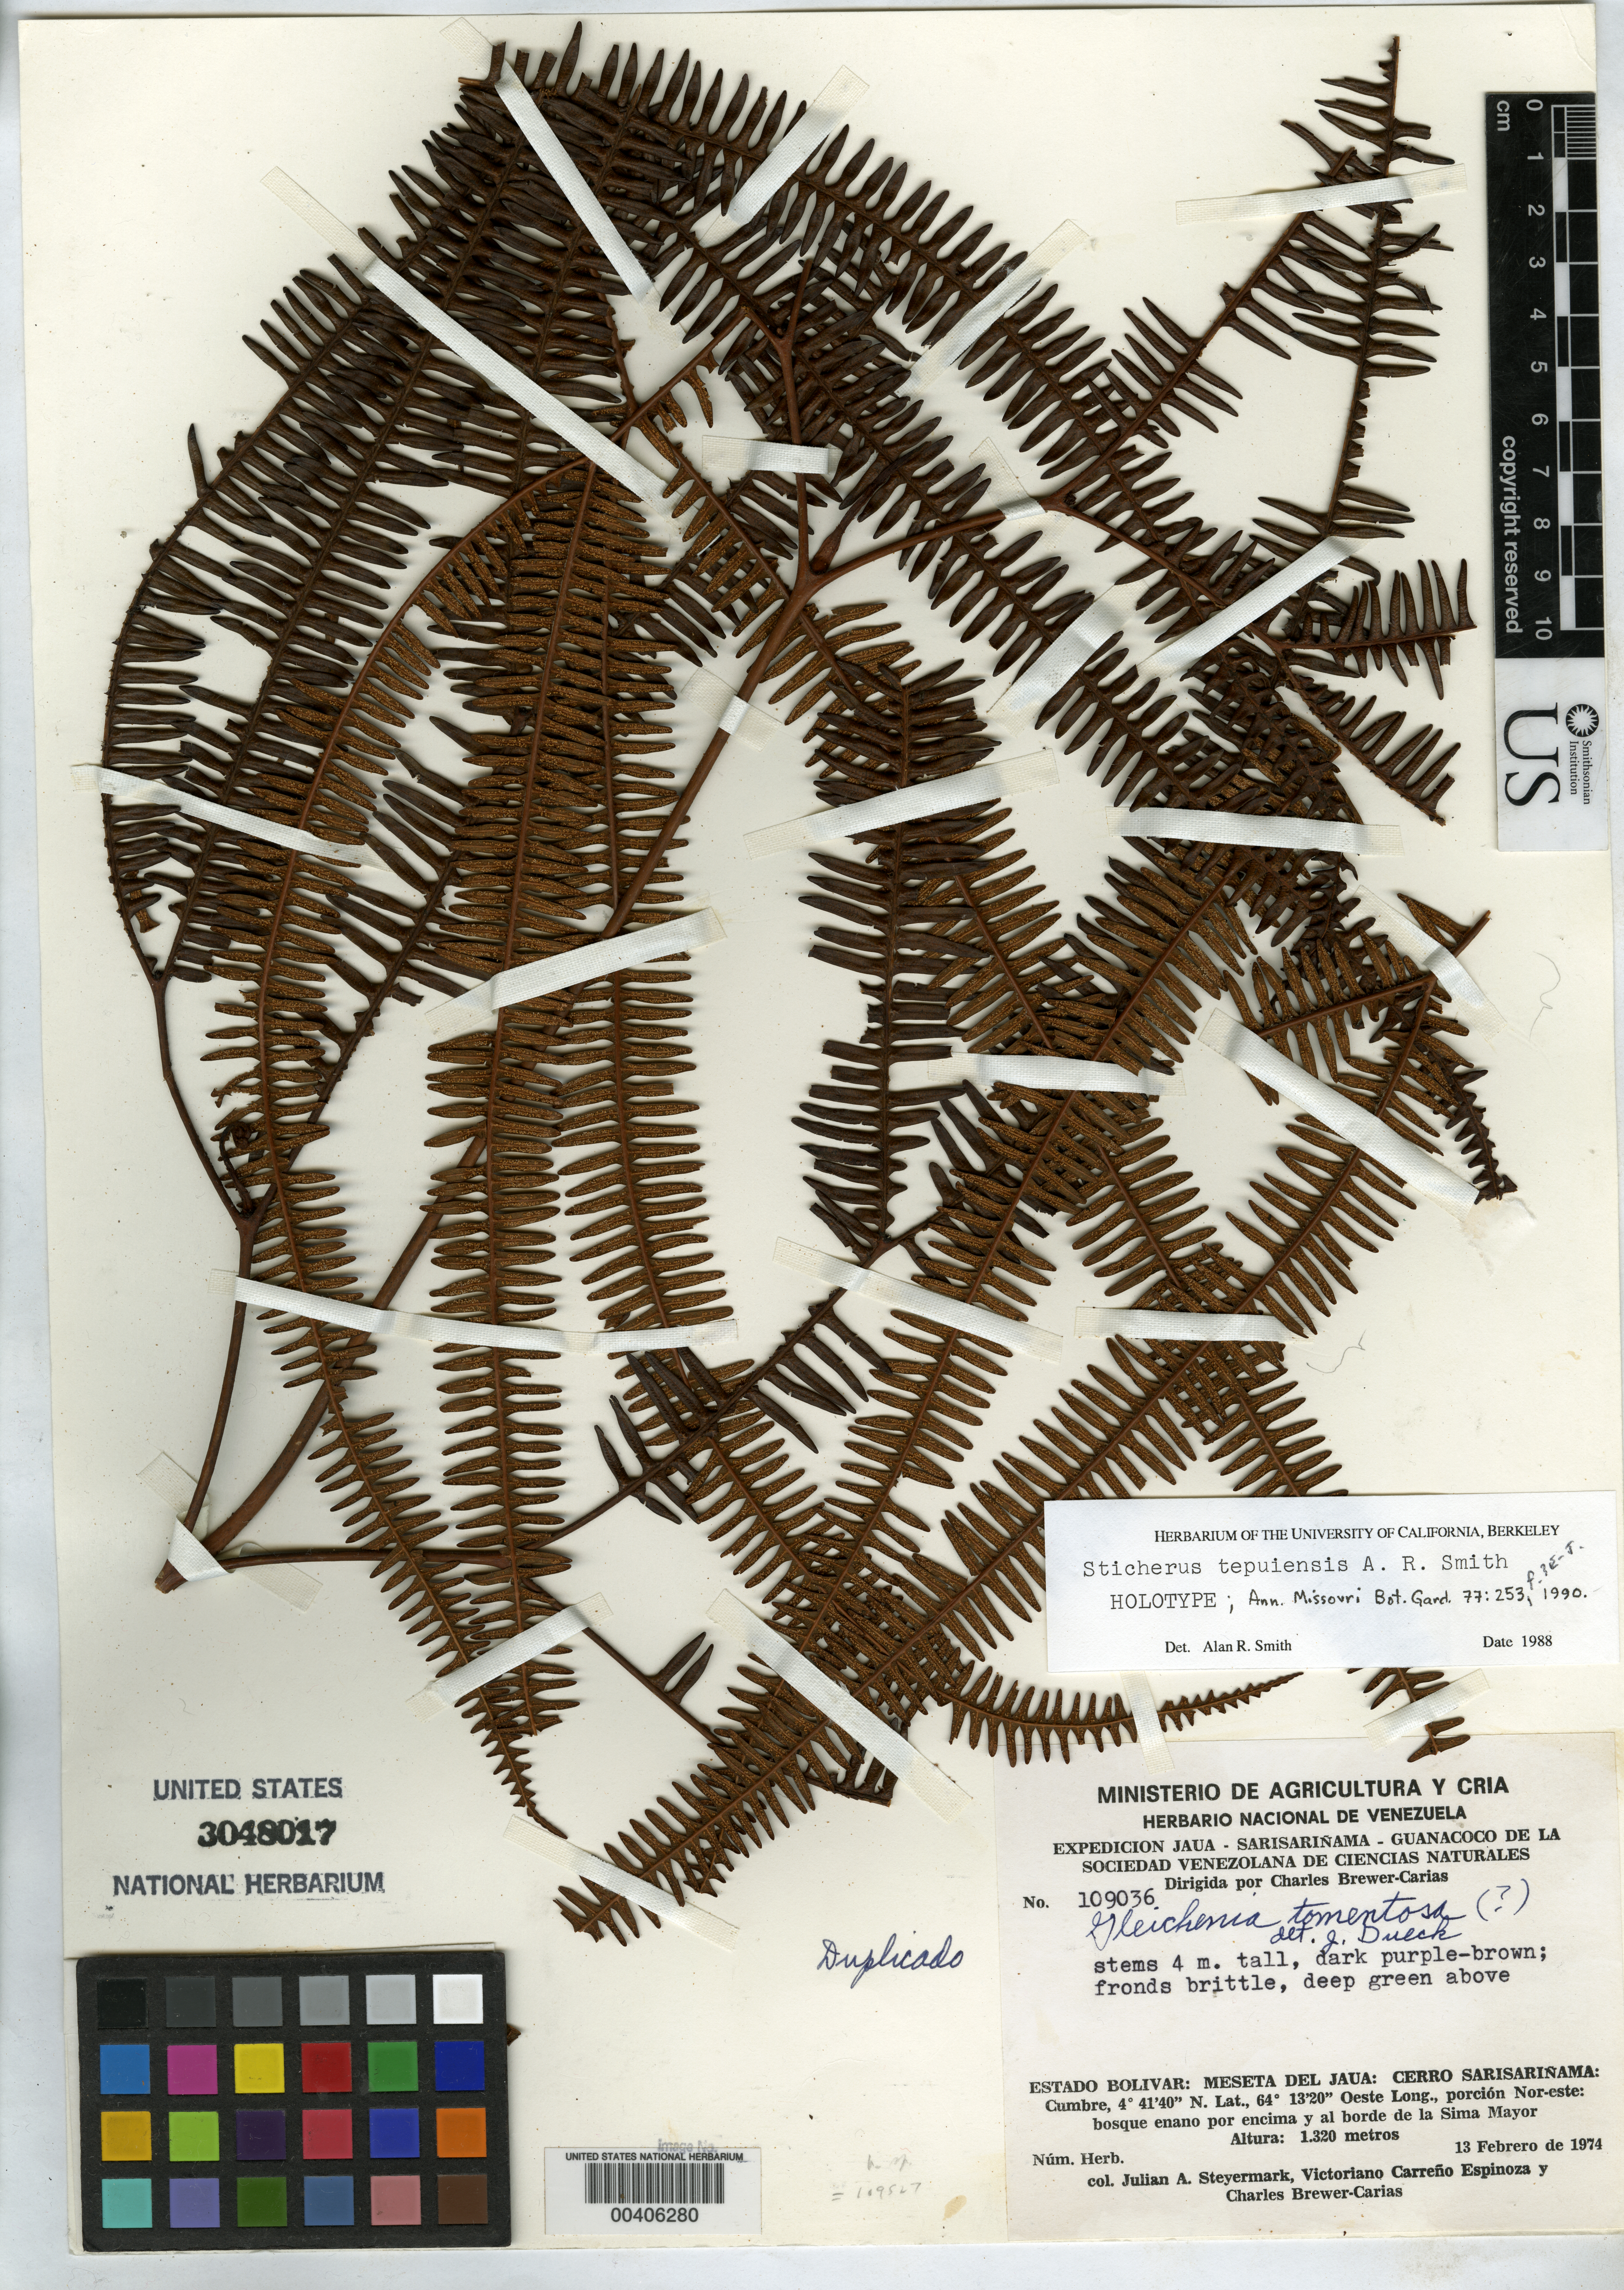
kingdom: Plantae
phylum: Tracheophyta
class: Polypodiopsida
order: Gleicheniales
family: Gleicheniaceae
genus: Sticherus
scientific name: Sticherus tepuiensis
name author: A.R. Sm.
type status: Holotype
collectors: J. Steyermark, V. Carreño E. & C. Brewer-Carias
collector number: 109036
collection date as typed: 13 Feb 1974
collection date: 1974-02-13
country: Venezuela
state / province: Bolivar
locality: Meseta del Jaua, Cerro Sarisarinama, porcion NE, bosque enano por encima y al borde de la sima mayor. [Meseta del Jaua, Cerro Sarisarinama, NE portion, dwarfed forest above & at the edge of the largest chasm.]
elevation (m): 1320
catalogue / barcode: US 3048017